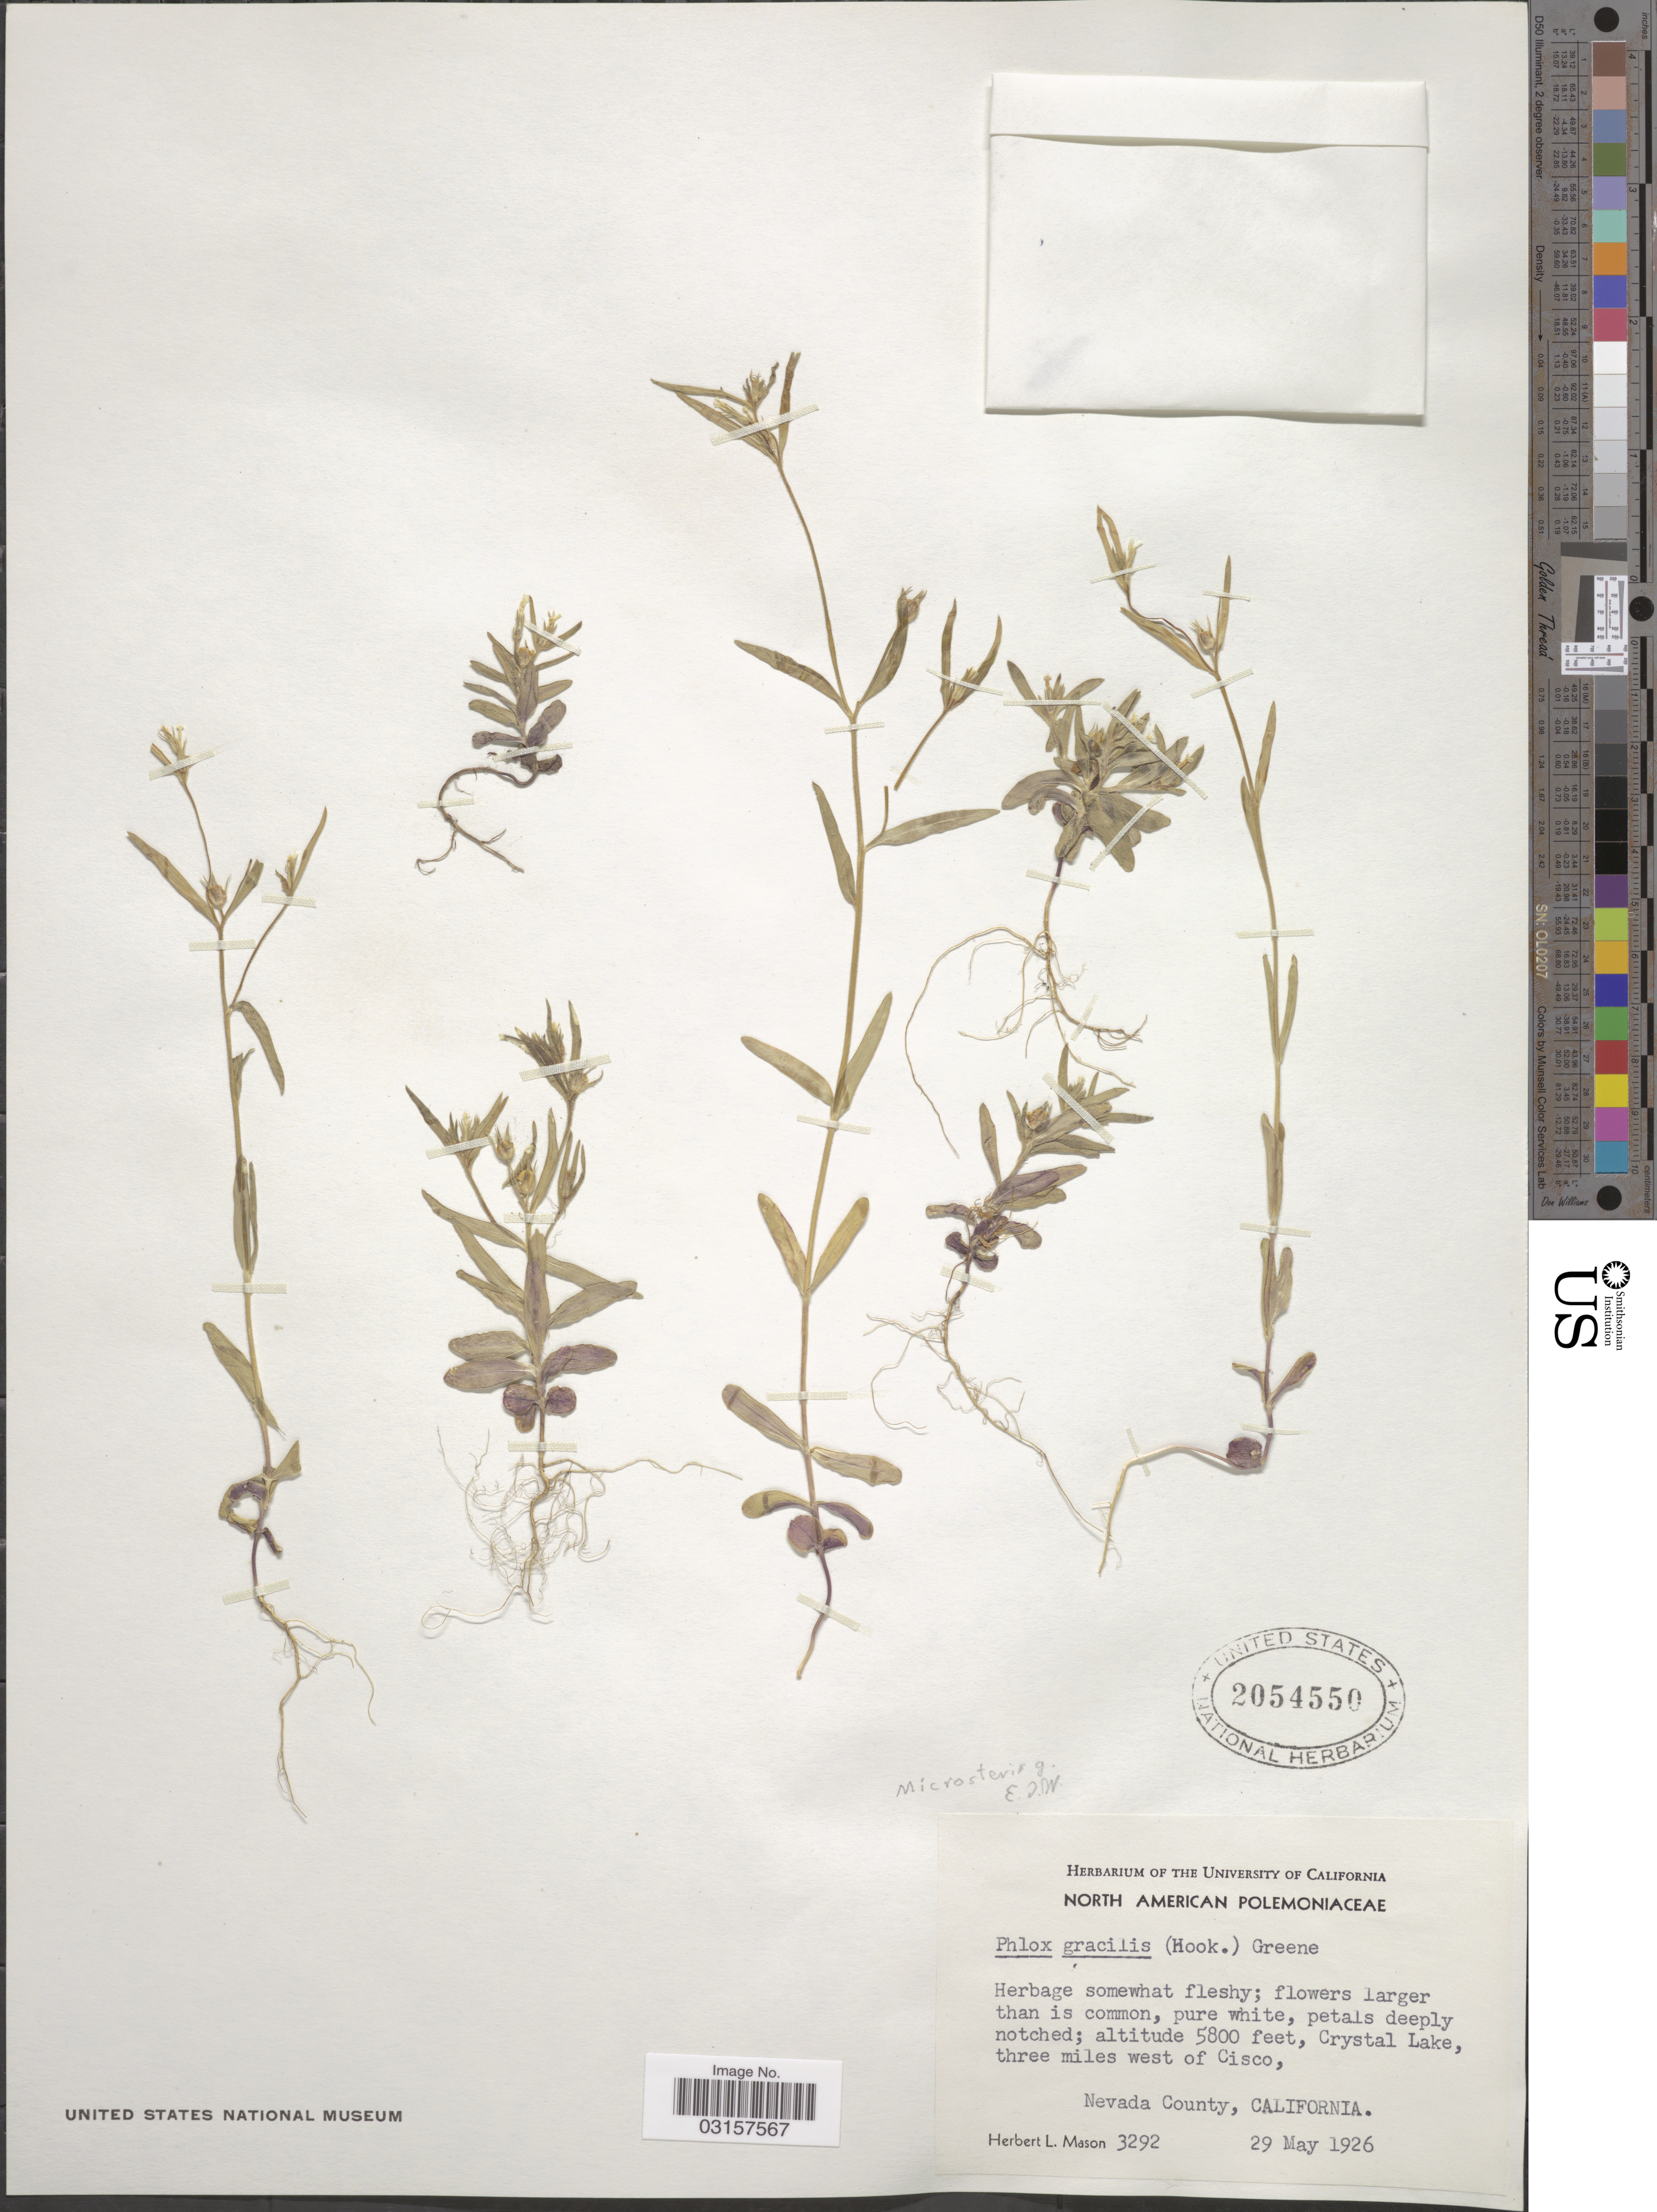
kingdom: Plantae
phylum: Tracheophyta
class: Magnoliopsida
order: Ericales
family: Polemoniaceae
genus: Microsteris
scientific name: Microsteris gracilis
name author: (Hook.) Greene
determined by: (US) Smithsonian Institution - National Museum of Natural History - Department of Botany (UNITED STATES)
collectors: H. L. Mason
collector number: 3292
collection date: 1926-05-29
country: United States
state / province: California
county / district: Nevada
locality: Crystal Lake, three miles west of Cisco, Nevada County.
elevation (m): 1768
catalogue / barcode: US 2054550